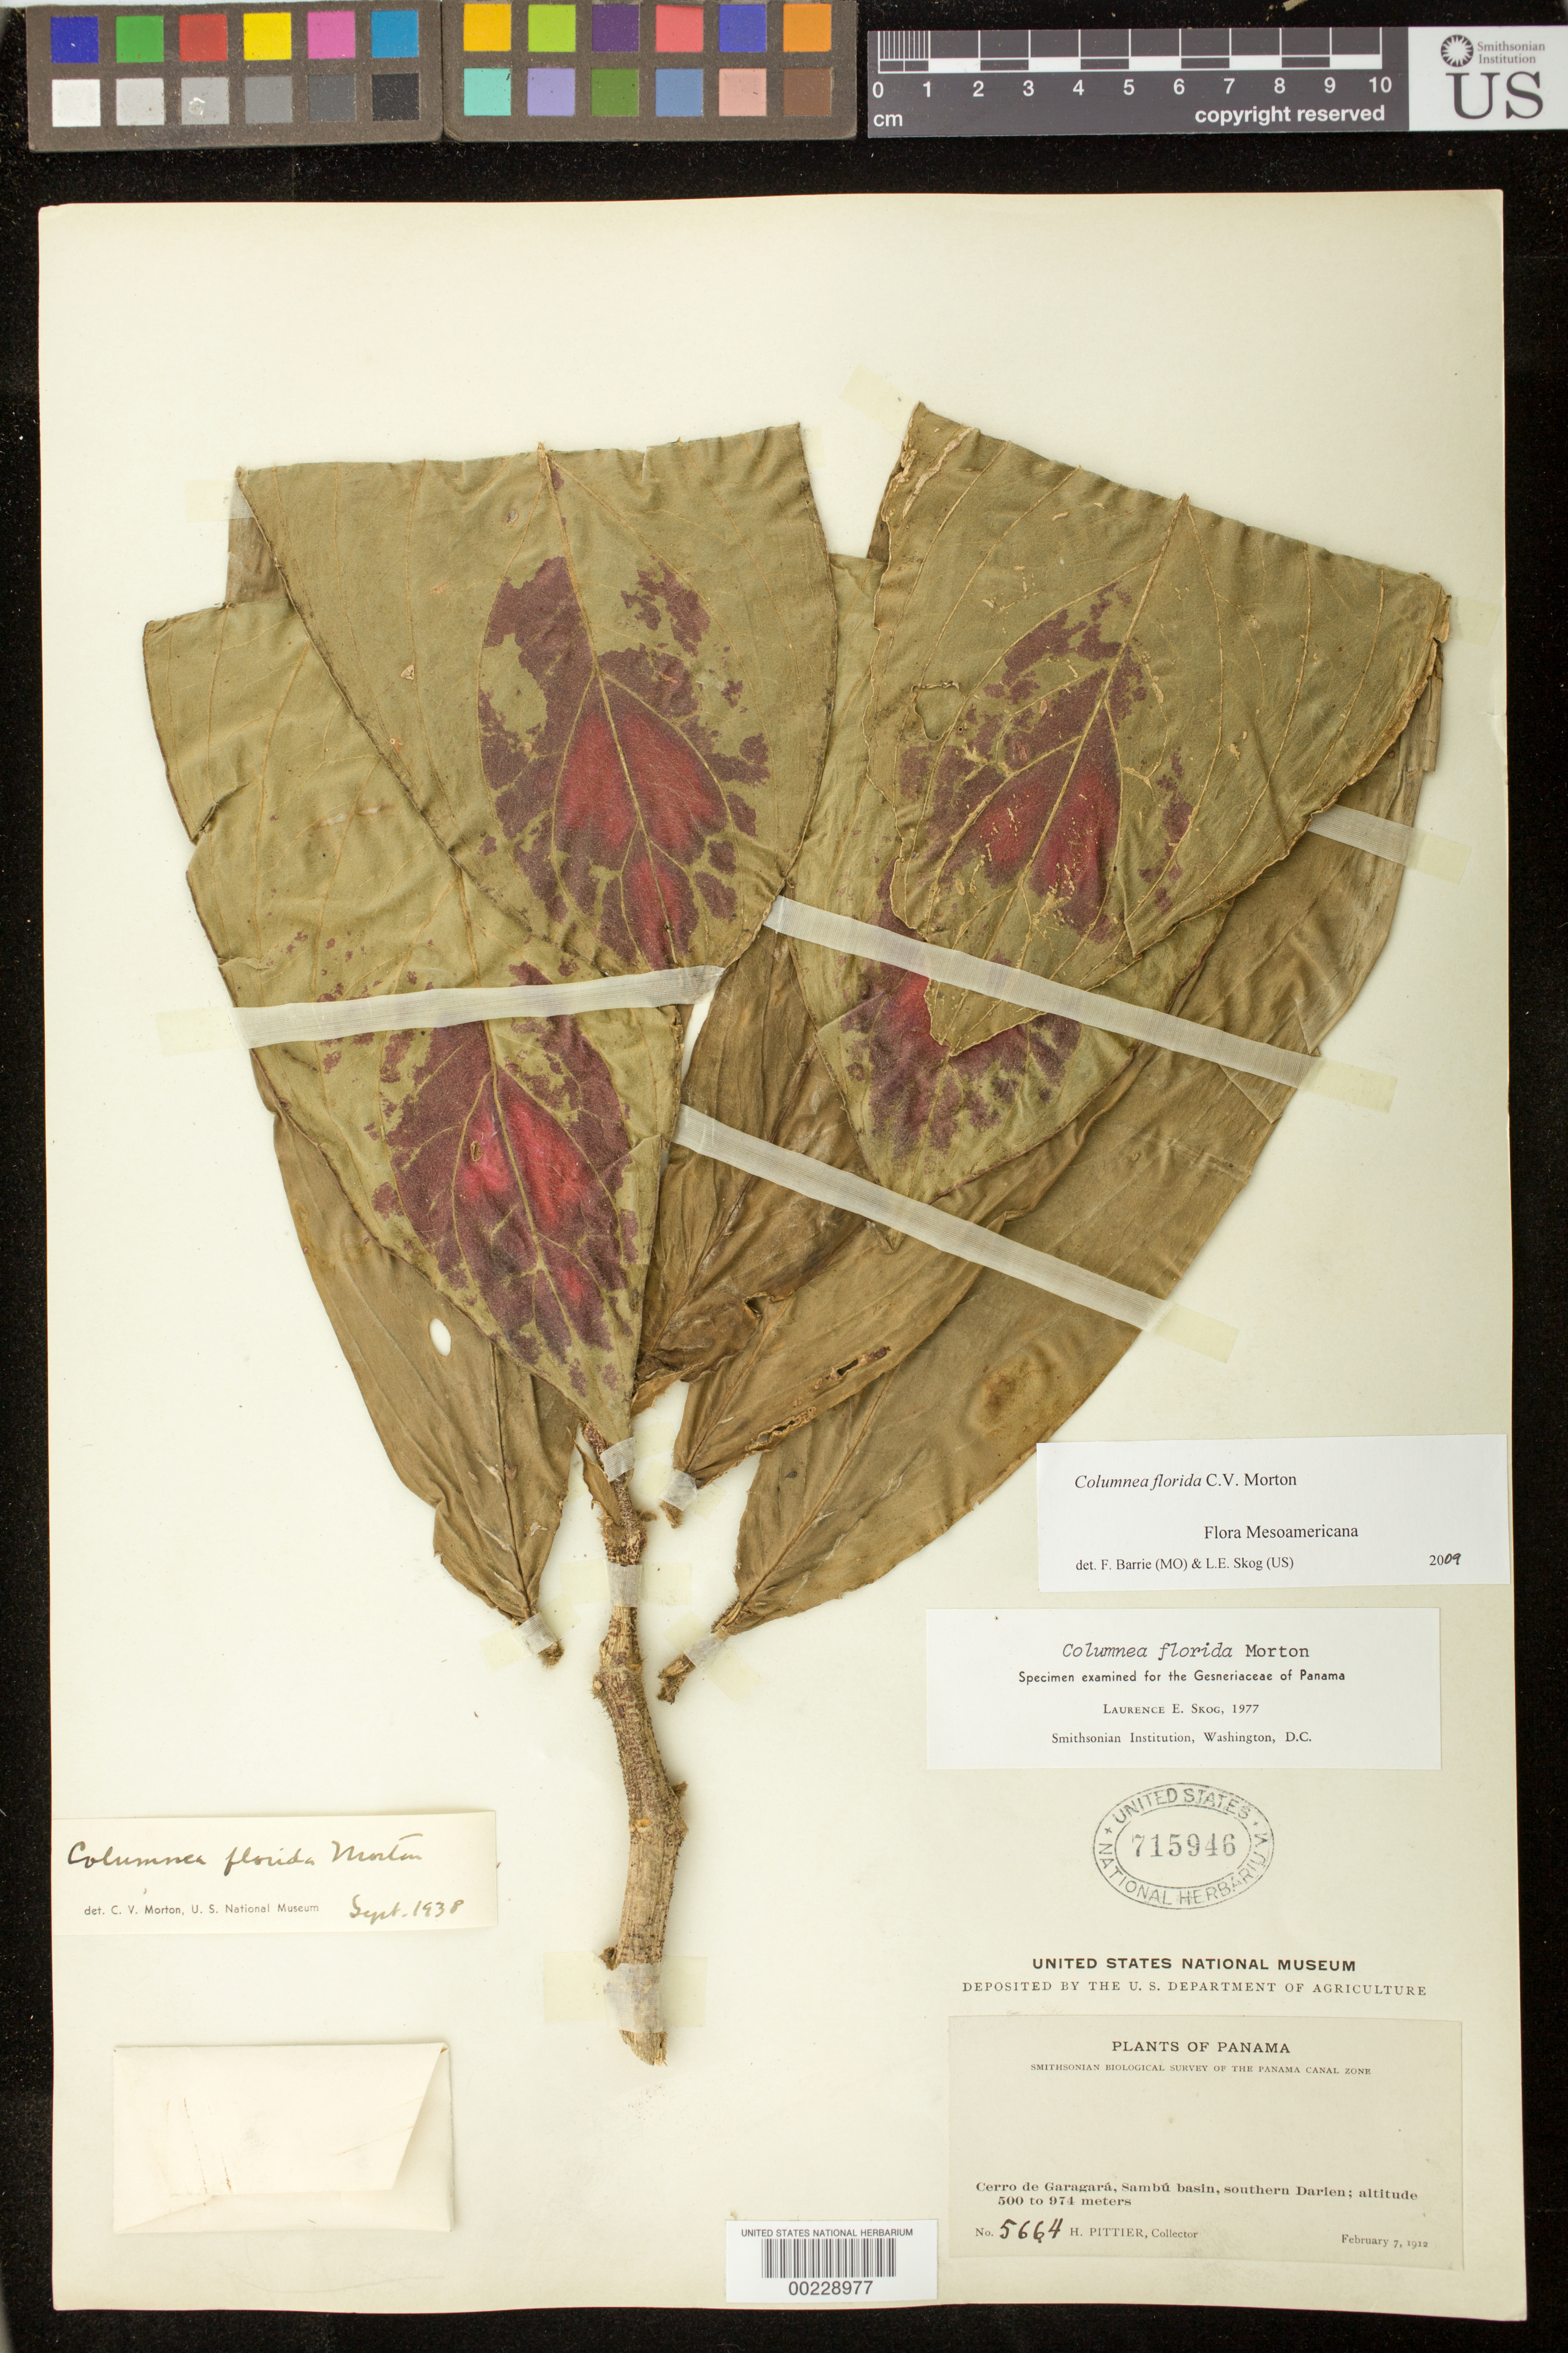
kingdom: Plantae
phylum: Tracheophyta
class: Magnoliopsida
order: Lamiales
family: Gesneriaceae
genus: Columnea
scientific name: Columnea florida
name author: C.V. Morton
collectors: H. F. Pittier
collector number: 5664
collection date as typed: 07 Feb 1912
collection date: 1912-02-07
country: Panama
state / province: Darién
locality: Cerro de Garagara, Sambu basin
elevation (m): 500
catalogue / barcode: US 715946